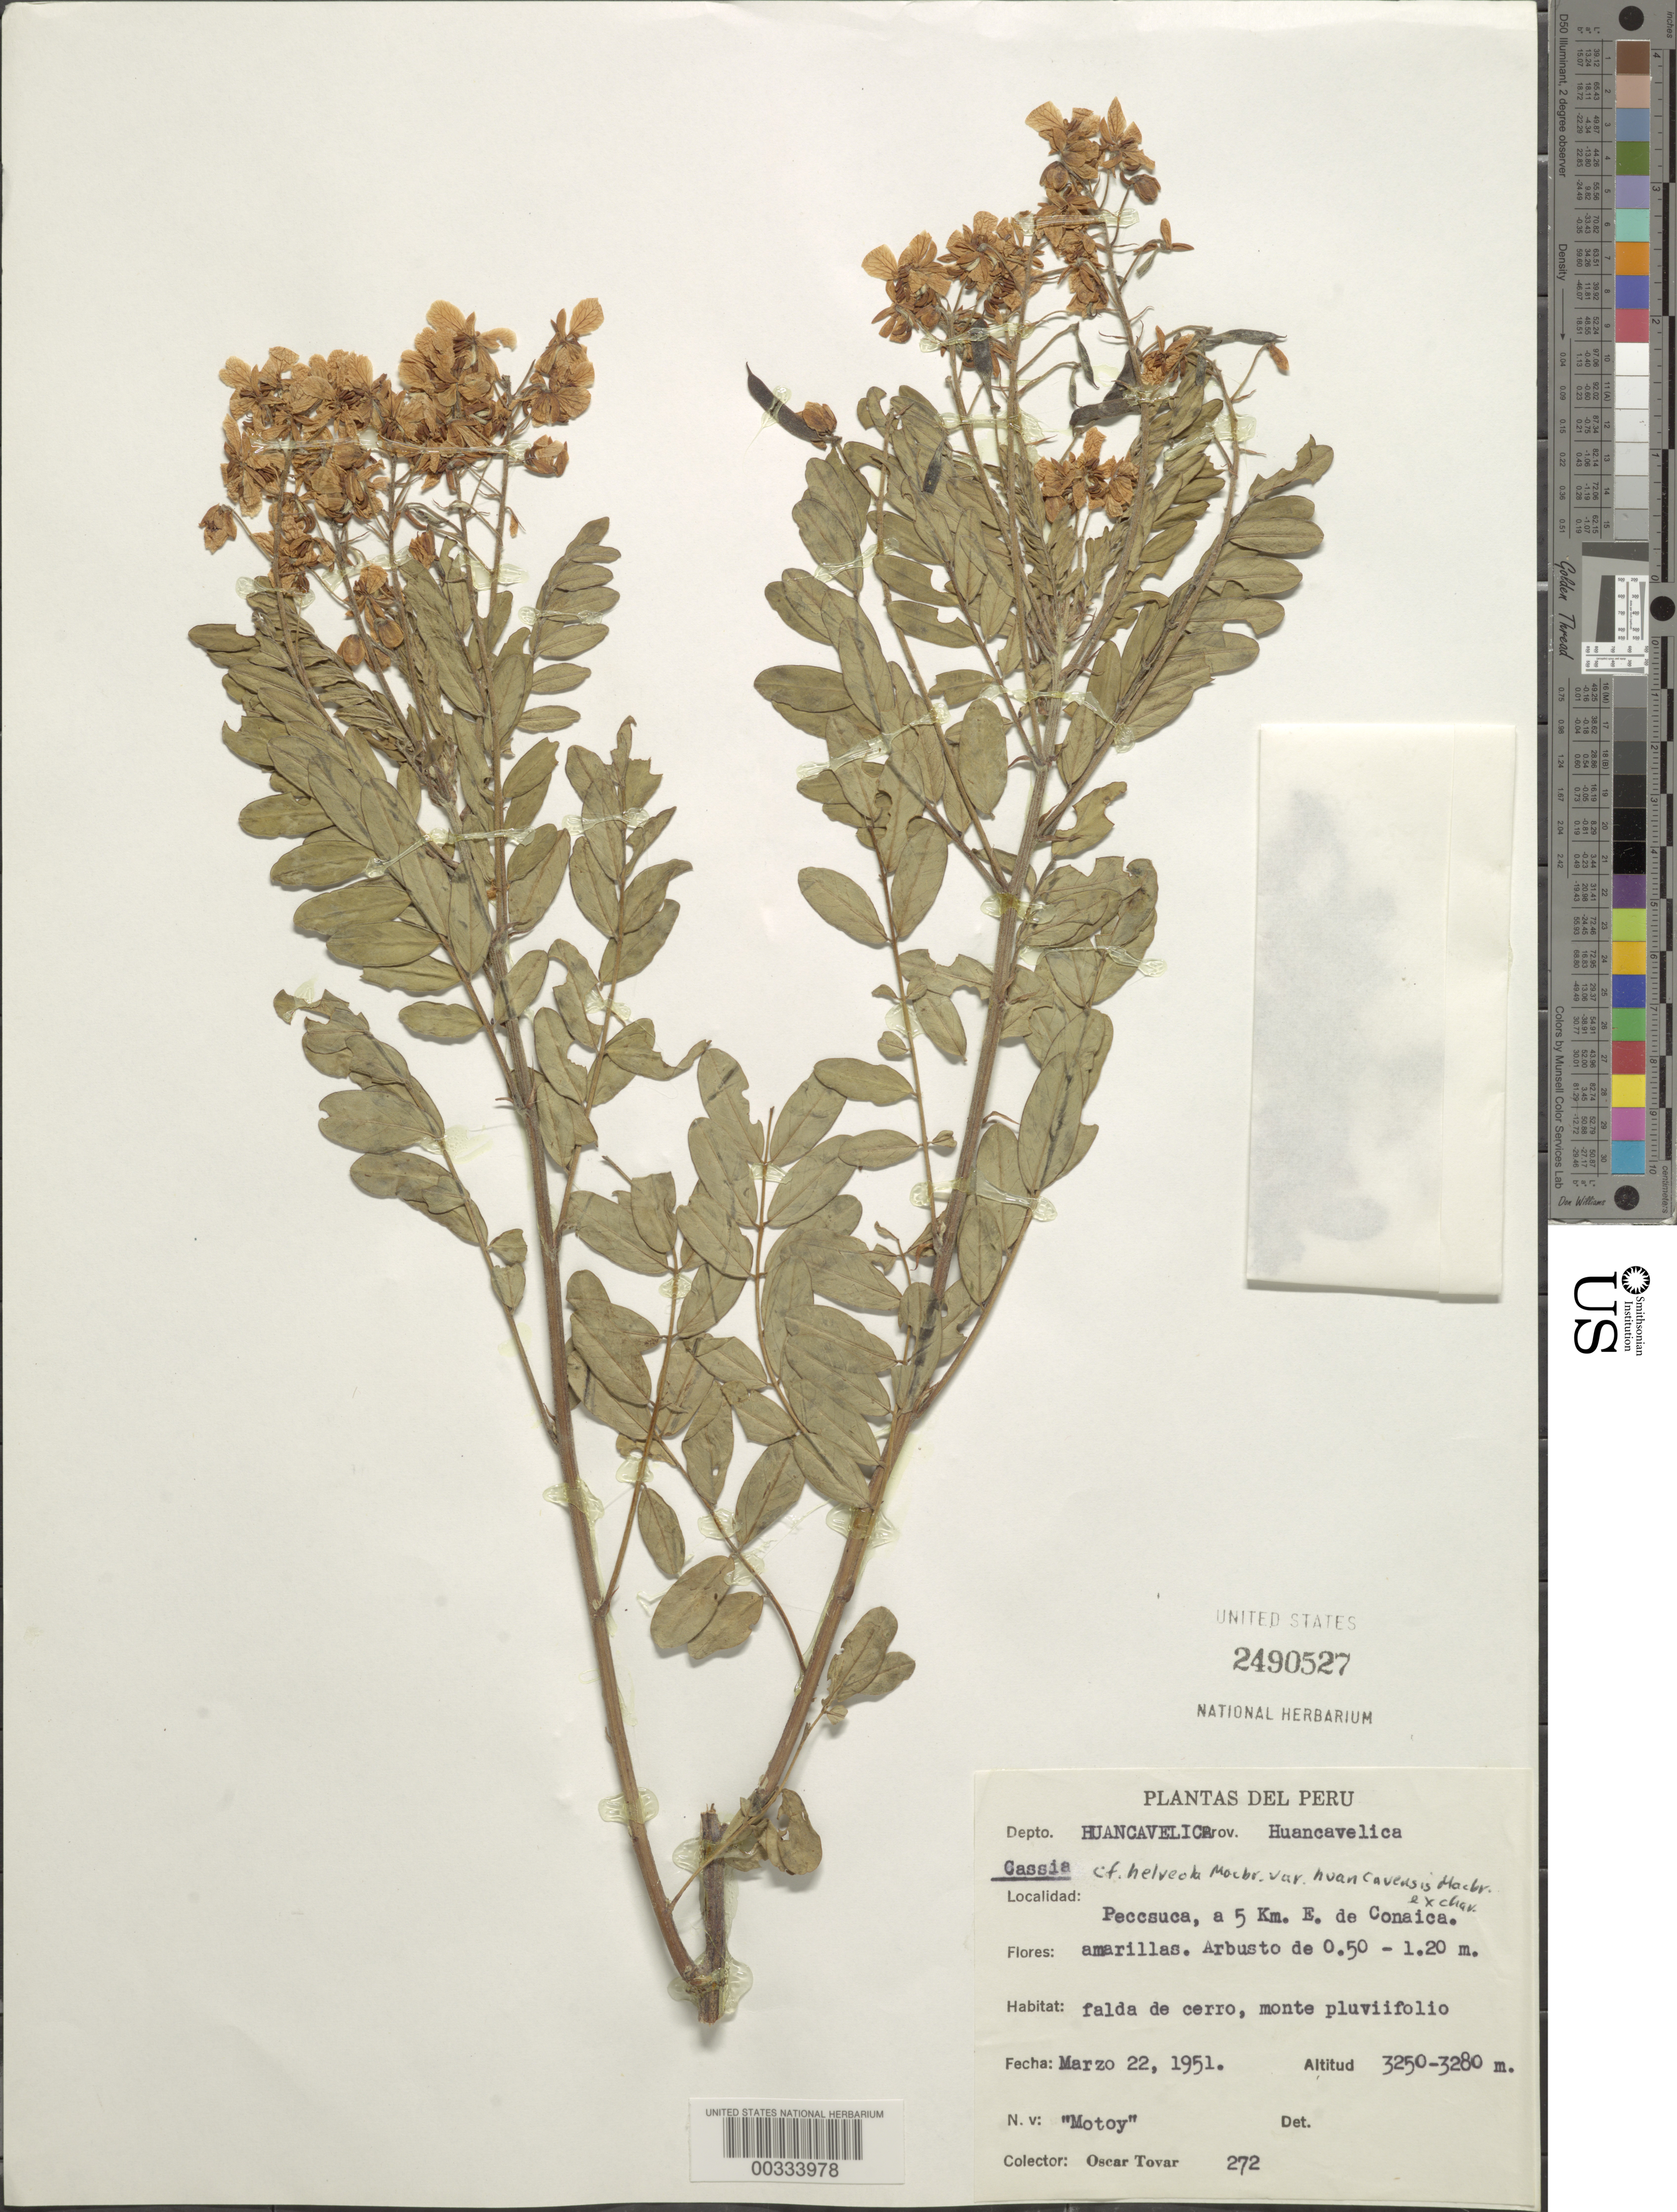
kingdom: Plantae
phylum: Tracheophyta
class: Magnoliopsida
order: Fabales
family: Fabaceae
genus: Senna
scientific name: Senna birostris var. huancavensis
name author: (J.F. Macbr.) H.S. Irwin & Barneby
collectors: Ó. Tovar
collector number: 272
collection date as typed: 22 Mar 1951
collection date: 1951-03-22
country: Peru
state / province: Huancavelica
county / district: Huancavelica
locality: Peccsuca, 5 km E of Conaica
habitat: Lower slope of hill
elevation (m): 3250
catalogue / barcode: US 2490527